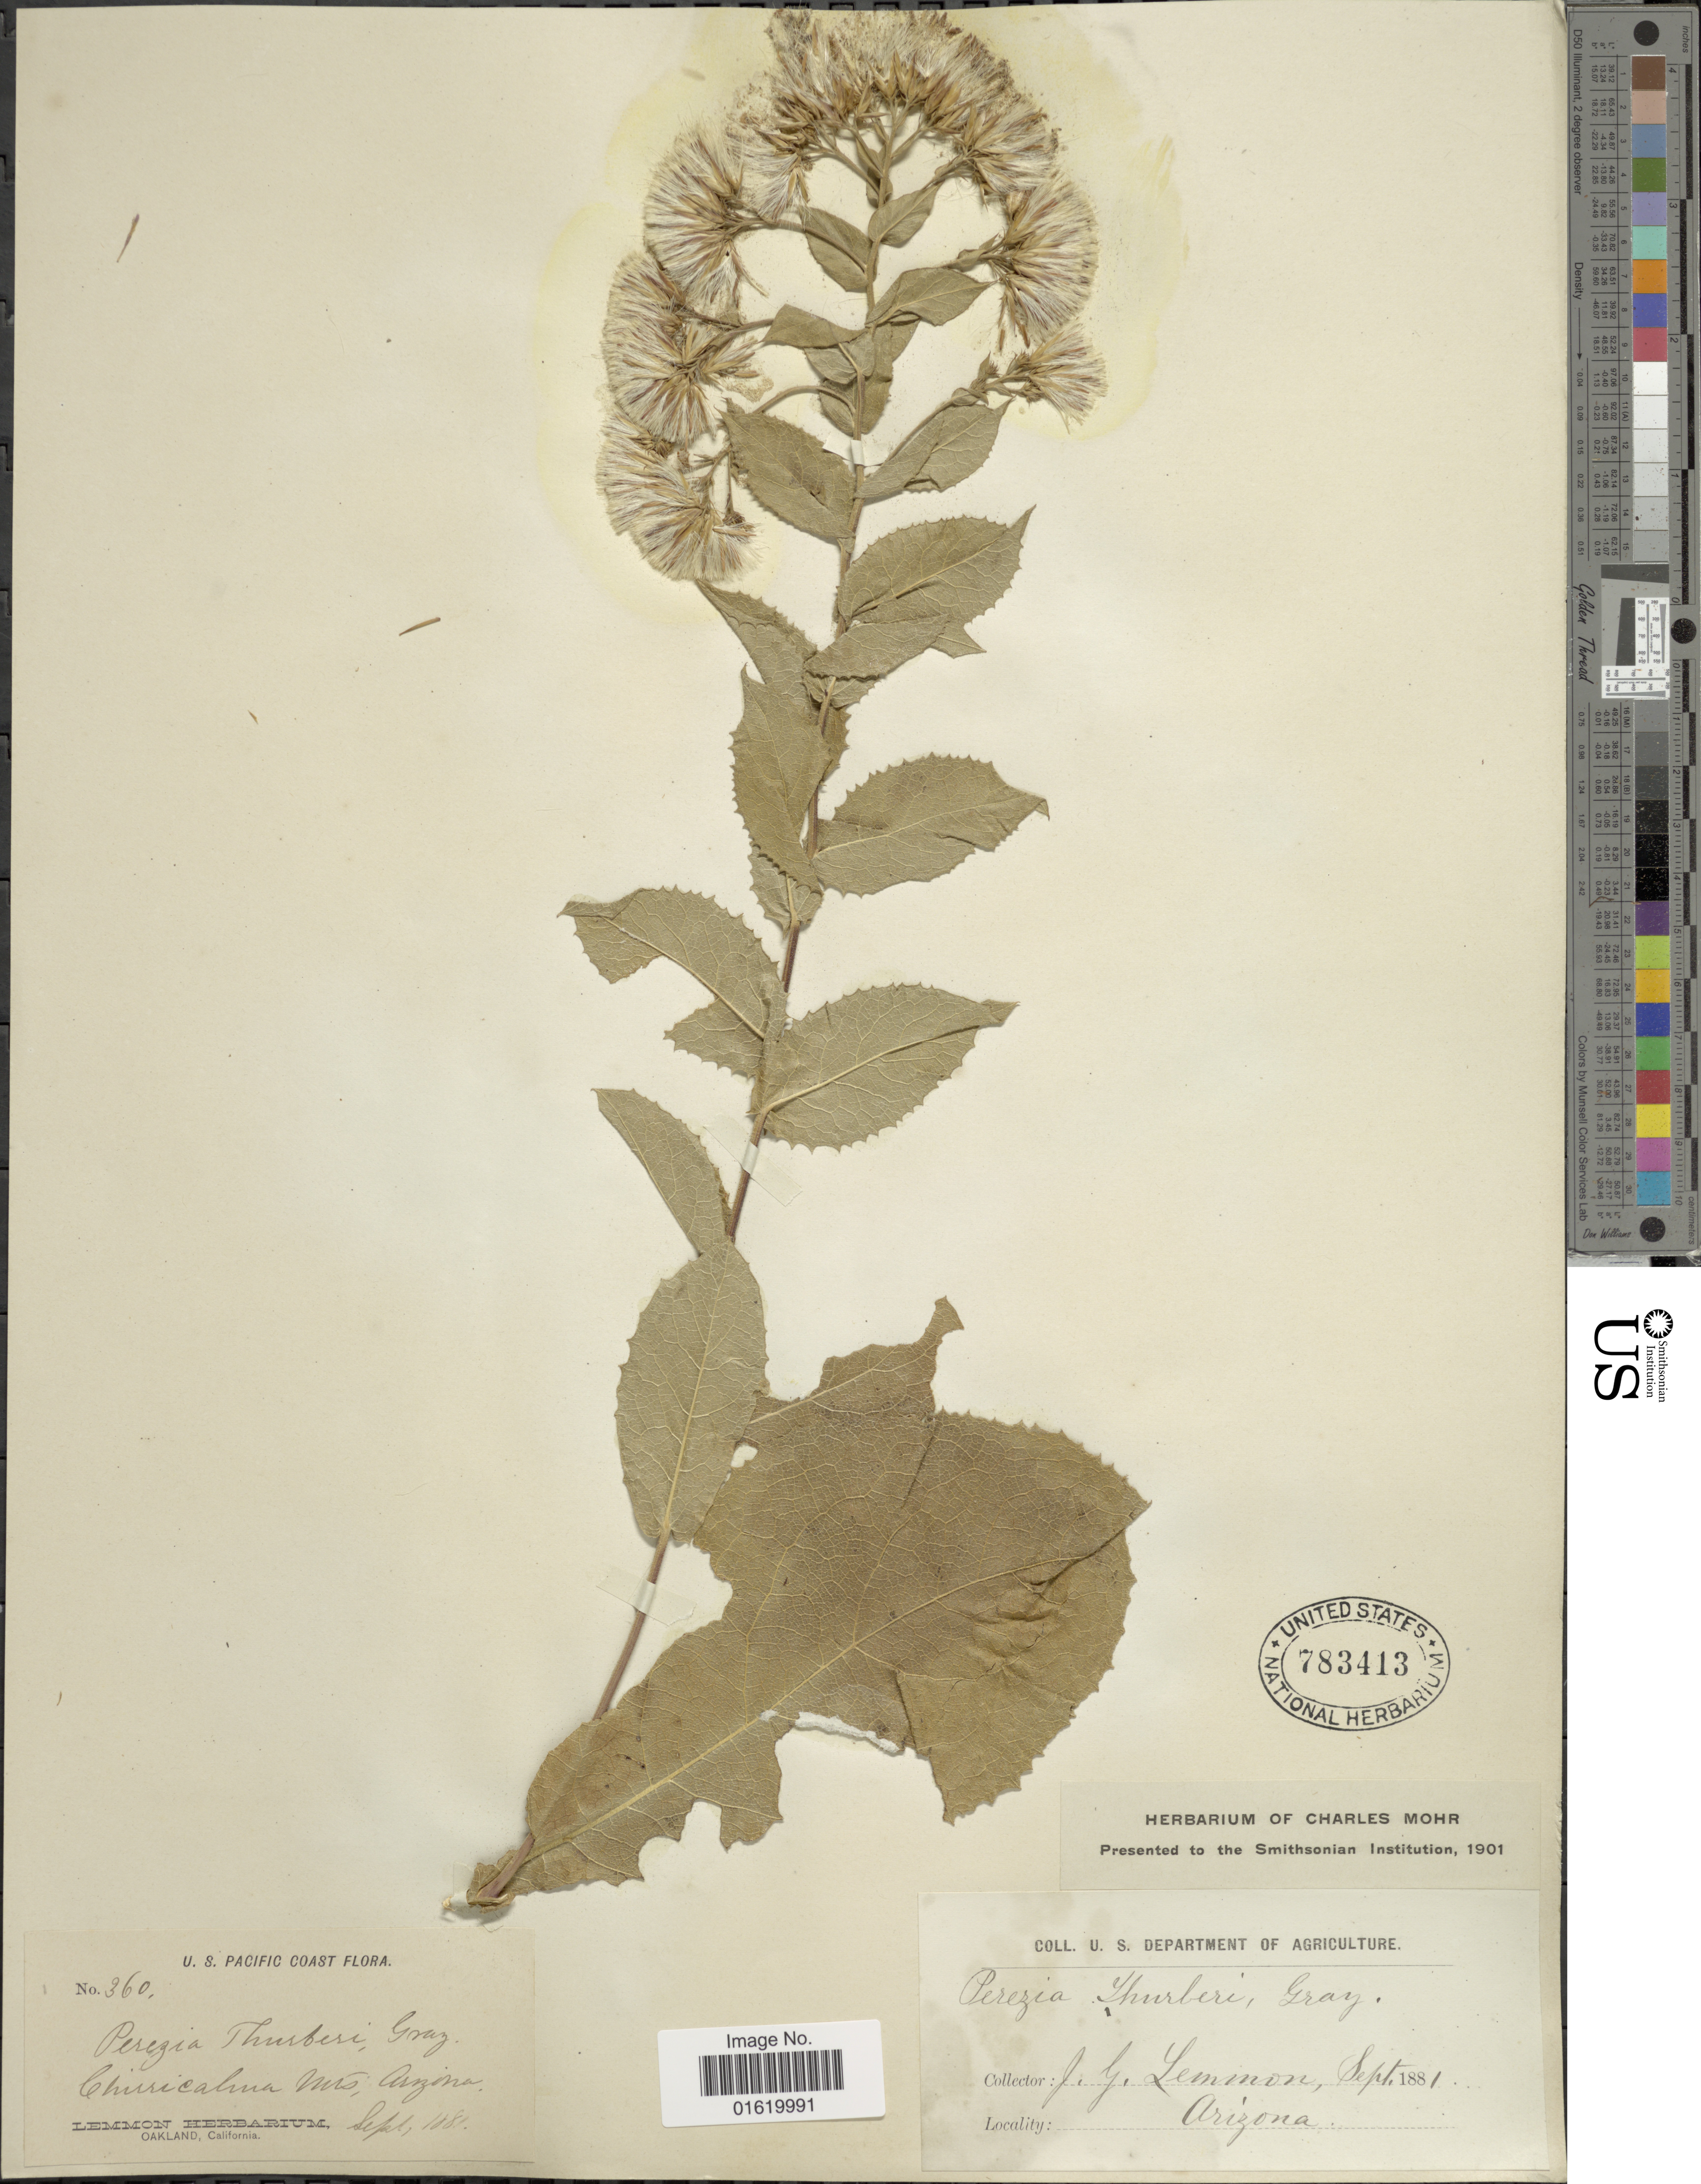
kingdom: Plantae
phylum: Tracheophyta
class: Magnoliopsida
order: Asterales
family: Asteraceae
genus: Acourtia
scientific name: Acourtia mexicana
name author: (Lag. ex D. Don) H. Rob.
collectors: J. Lemmon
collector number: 360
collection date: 1881-09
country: United States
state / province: Arizona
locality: Chiricahua Mts.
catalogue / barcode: US 783413